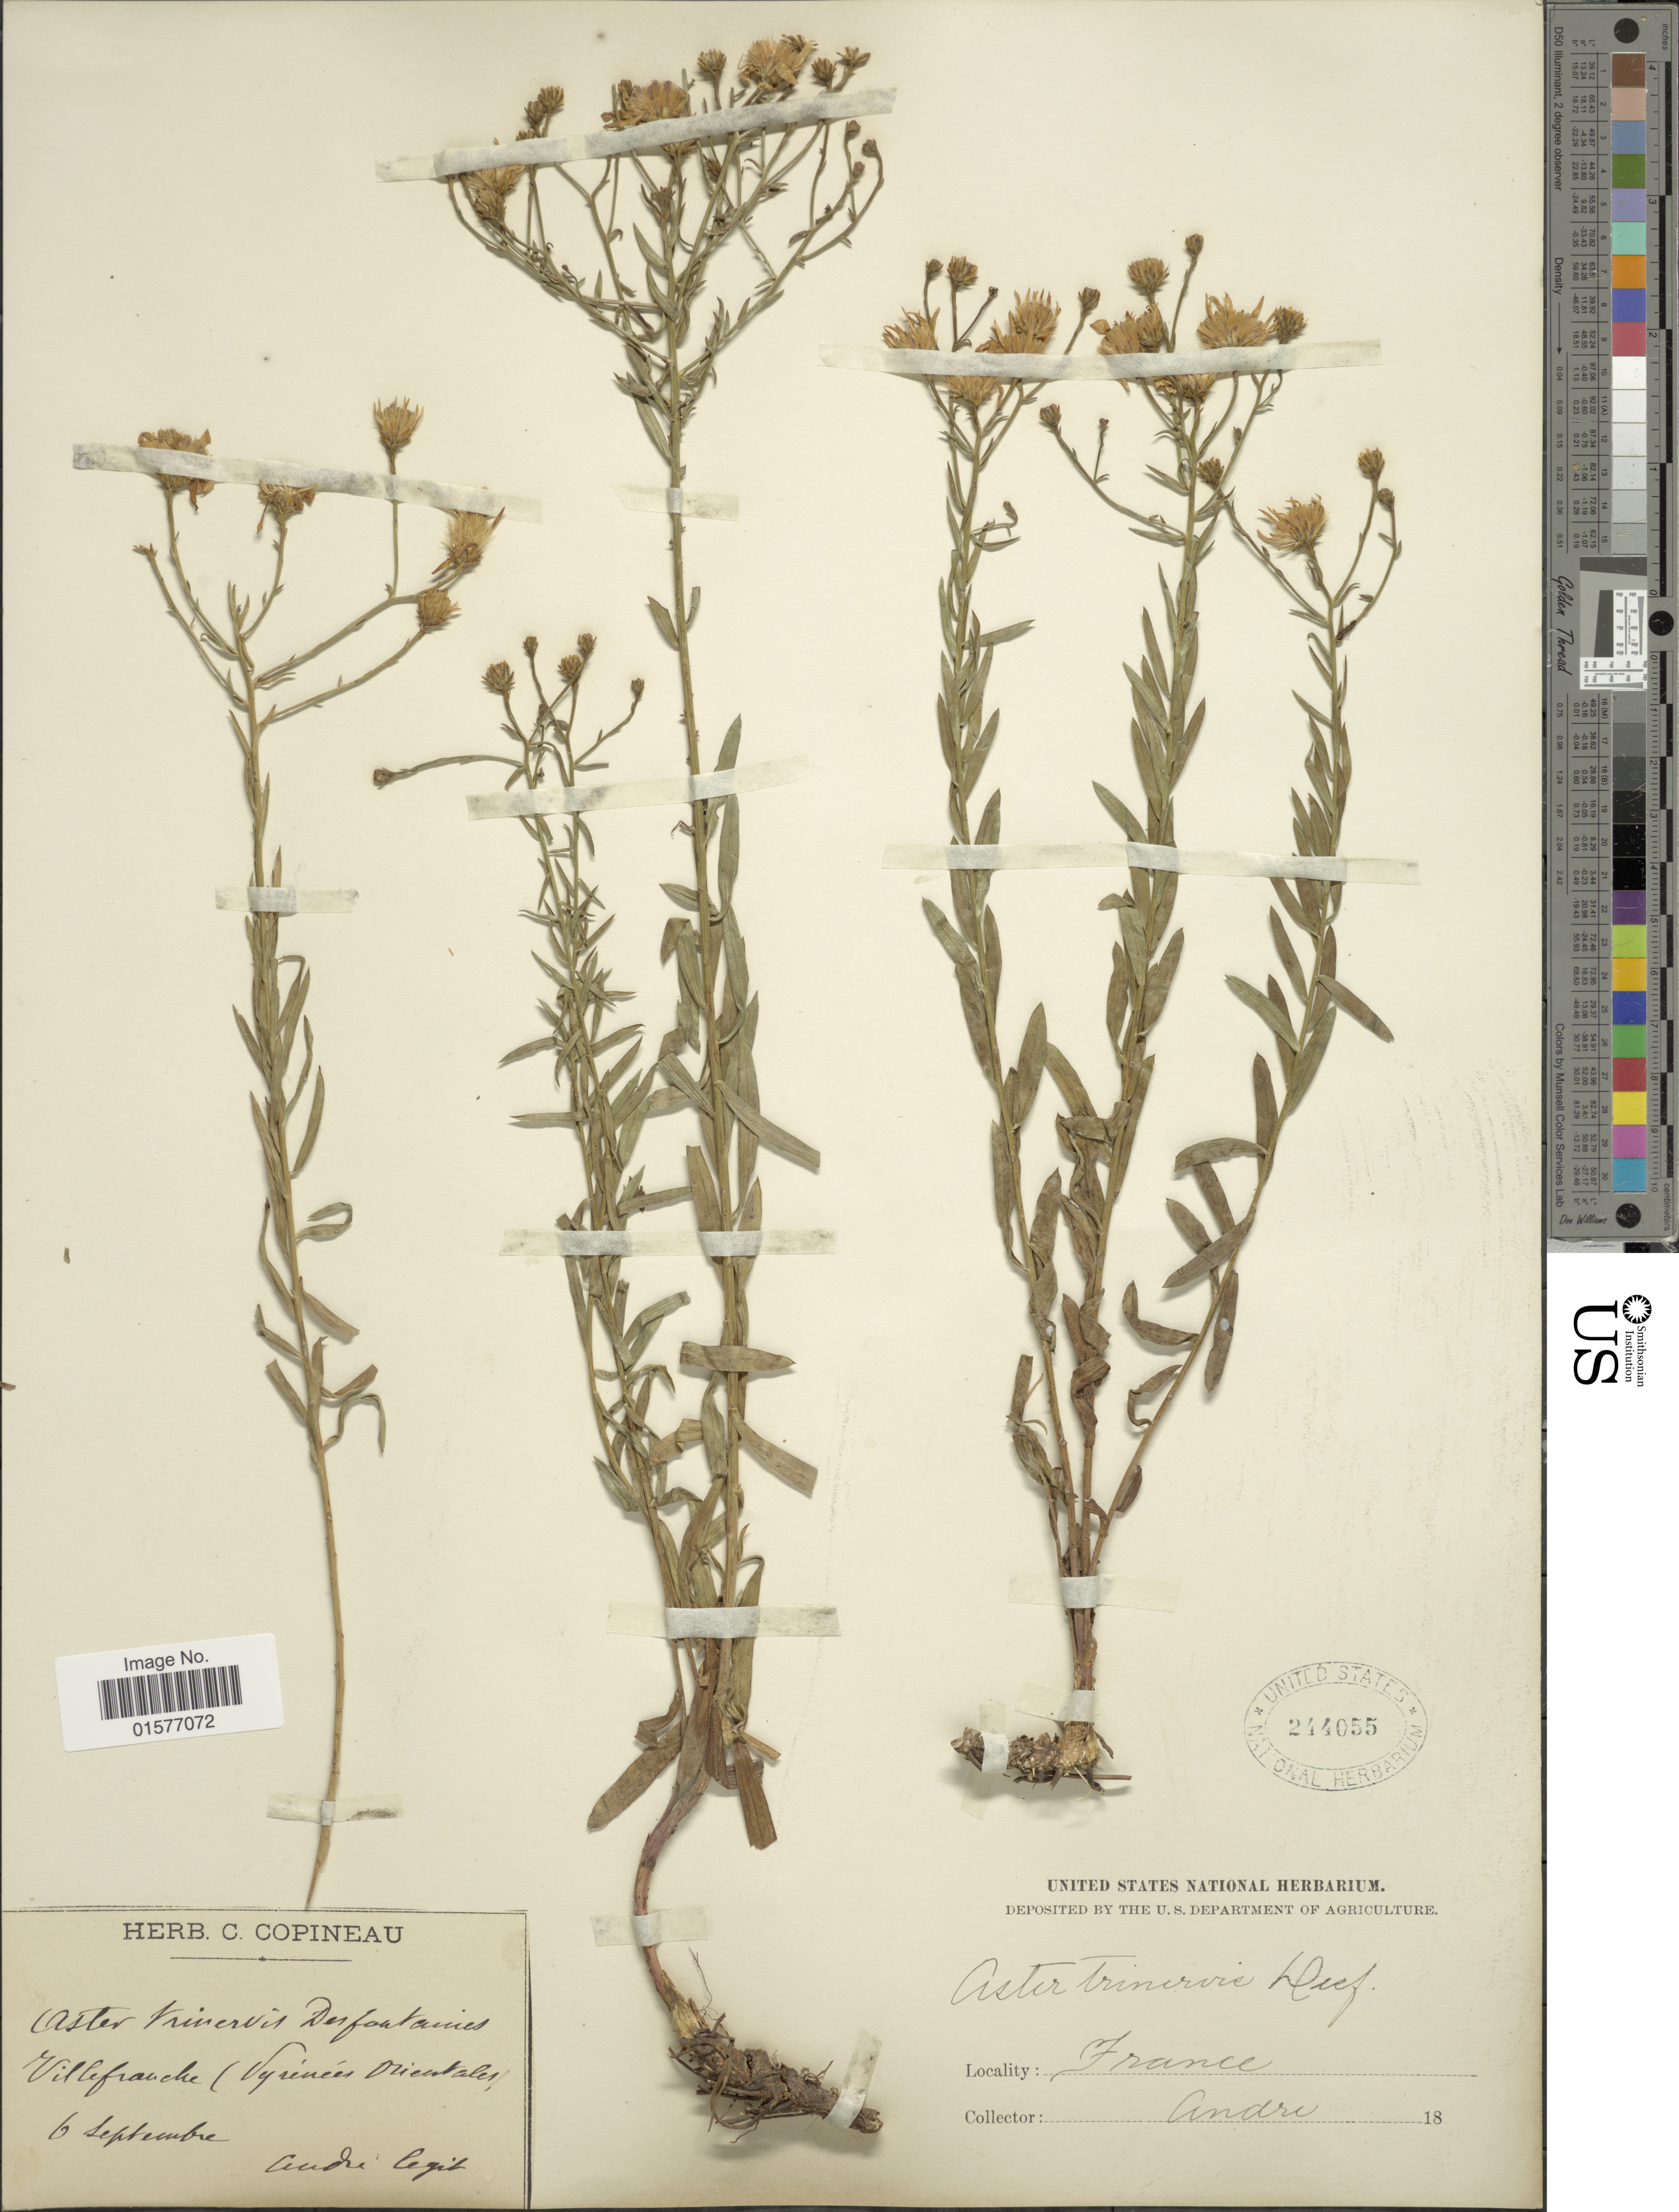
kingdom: Plantae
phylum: Tracheophyta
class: Magnoliopsida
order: Asterales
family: Asteraceae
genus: Linosyris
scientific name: Linosyris trinervis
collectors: -. Audre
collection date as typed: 18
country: France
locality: Villefranche (Vyrenees Orietales) [interpreted]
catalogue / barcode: US 244055